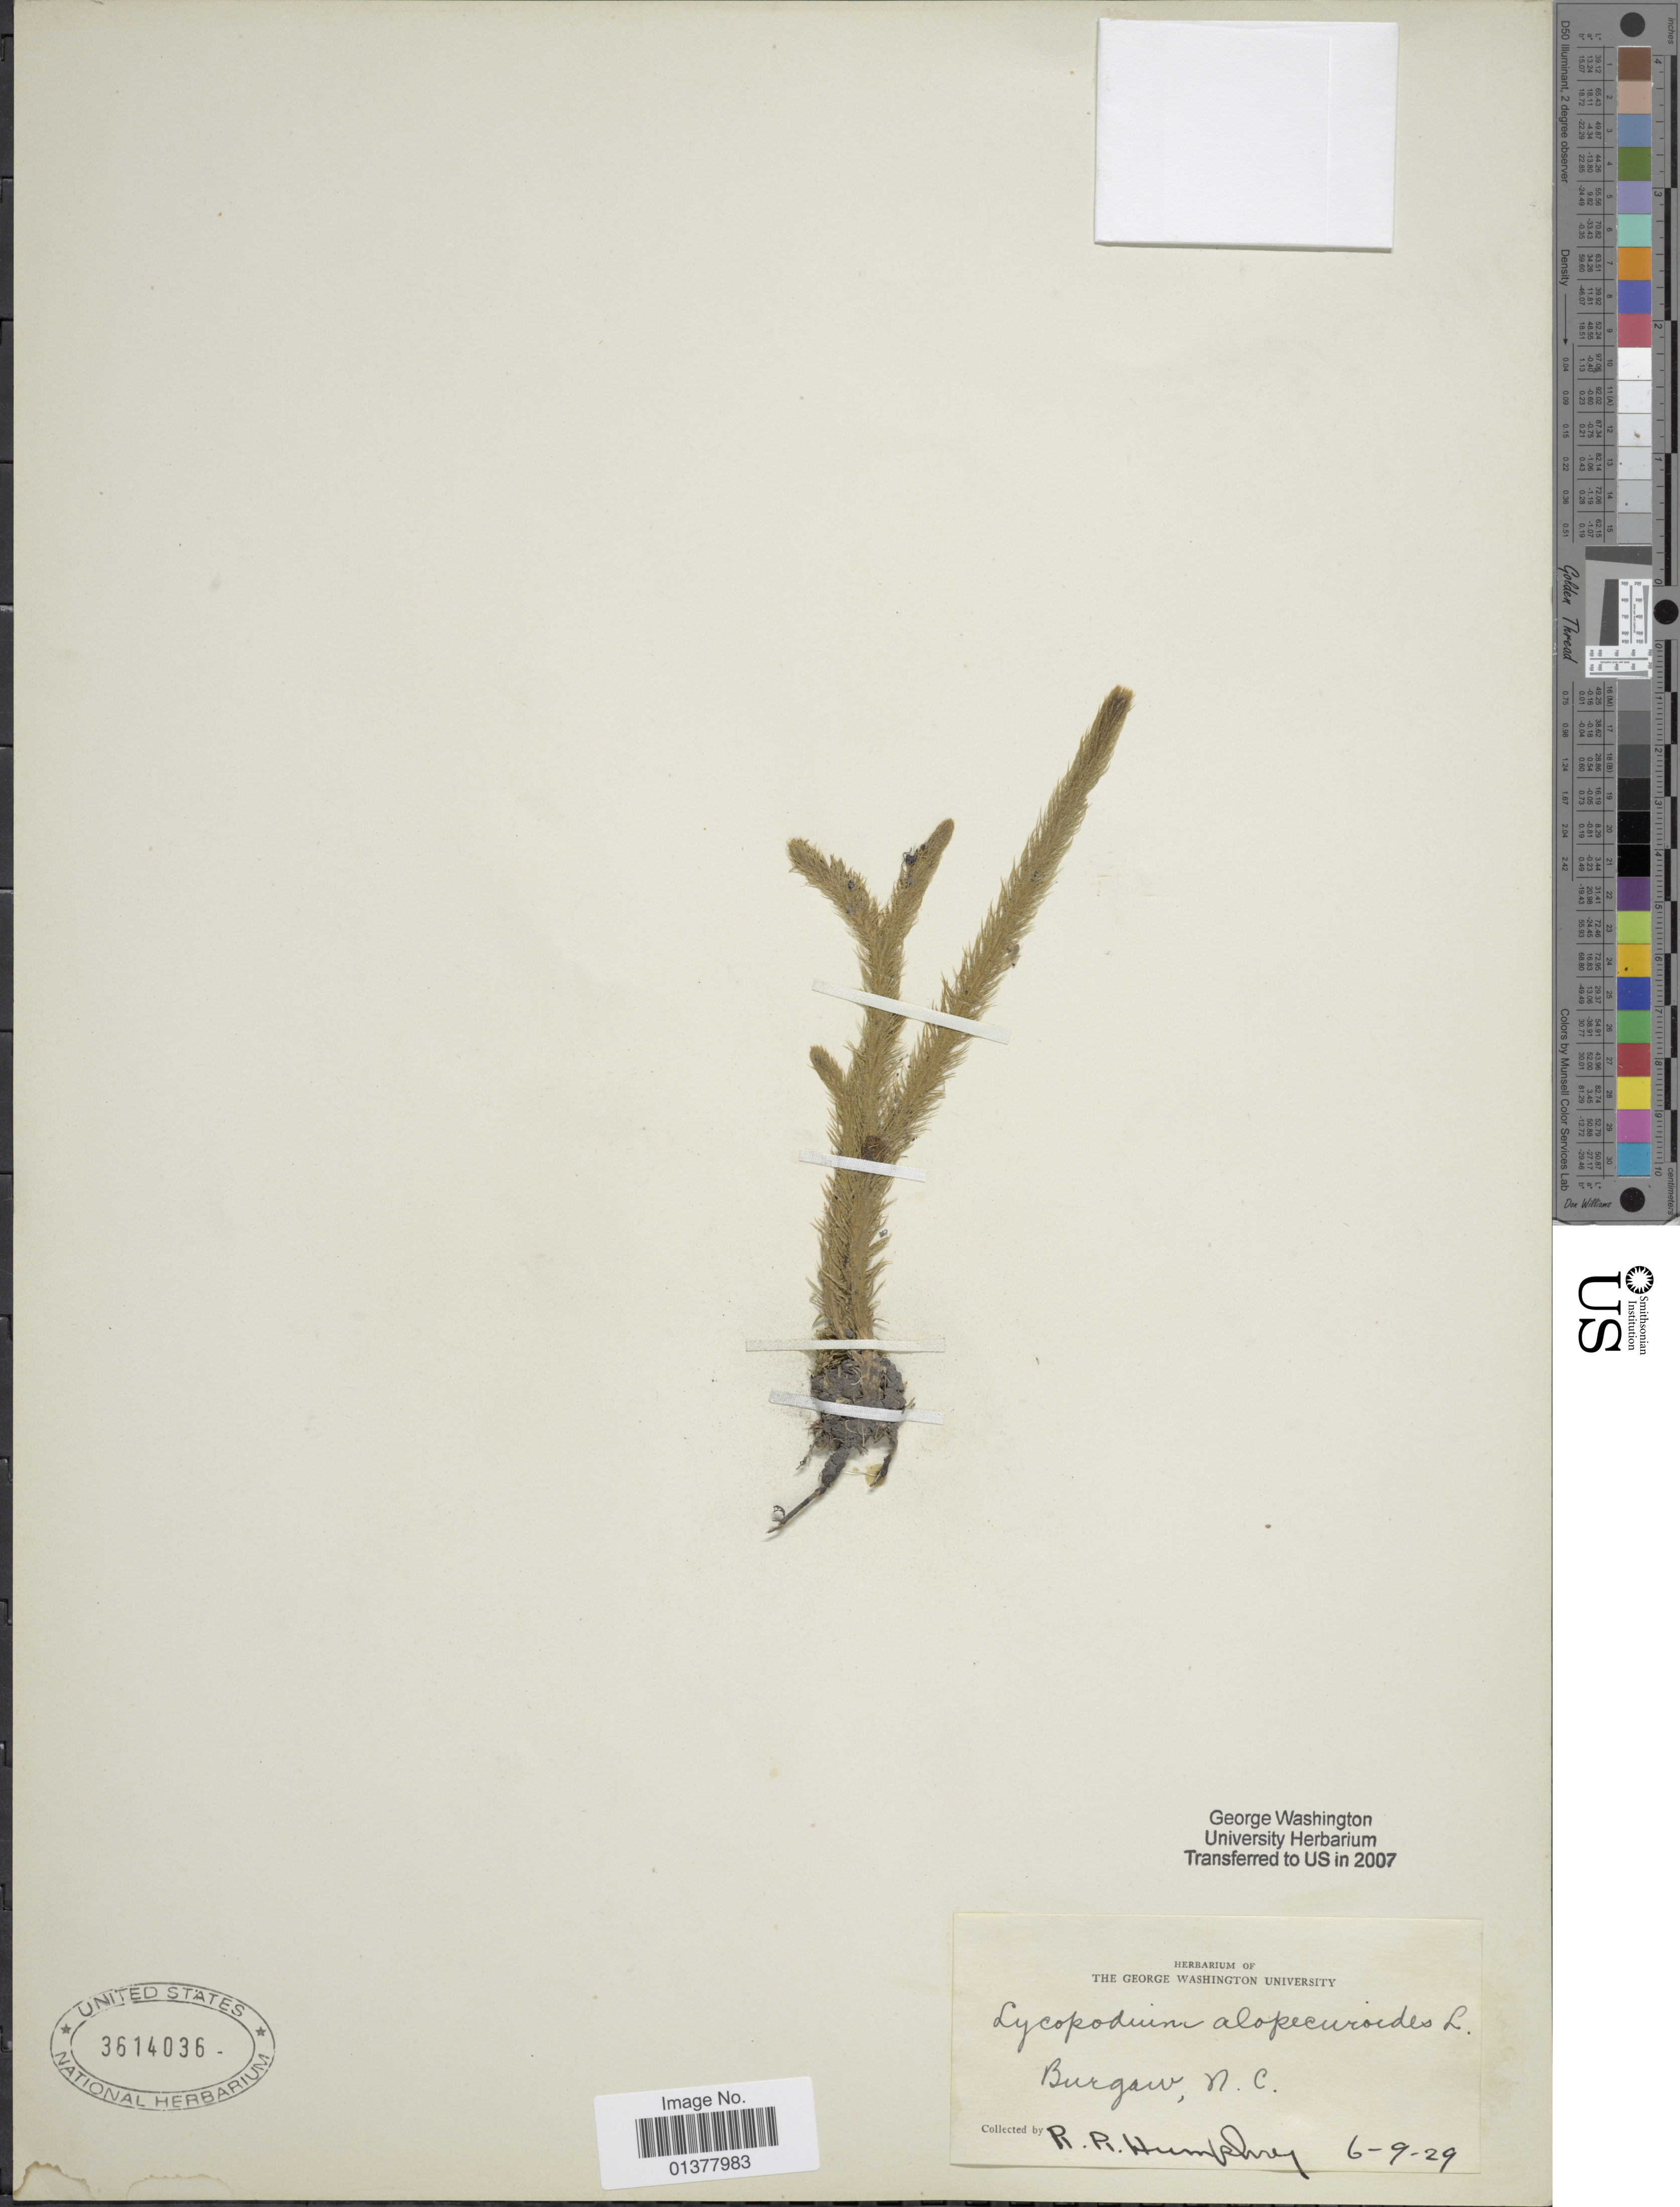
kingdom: Plantae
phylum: Tracheophyta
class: Lycopodiopsida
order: Lycopodiales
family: Lycopodiaceae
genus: Lycopodiella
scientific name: Lycopodiella alopecuroides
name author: (L.) Cranfill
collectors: R. Humphrey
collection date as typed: Transcribed d/m/y: 6/9/29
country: United States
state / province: North Carolina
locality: Burgaw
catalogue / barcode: US 3614036